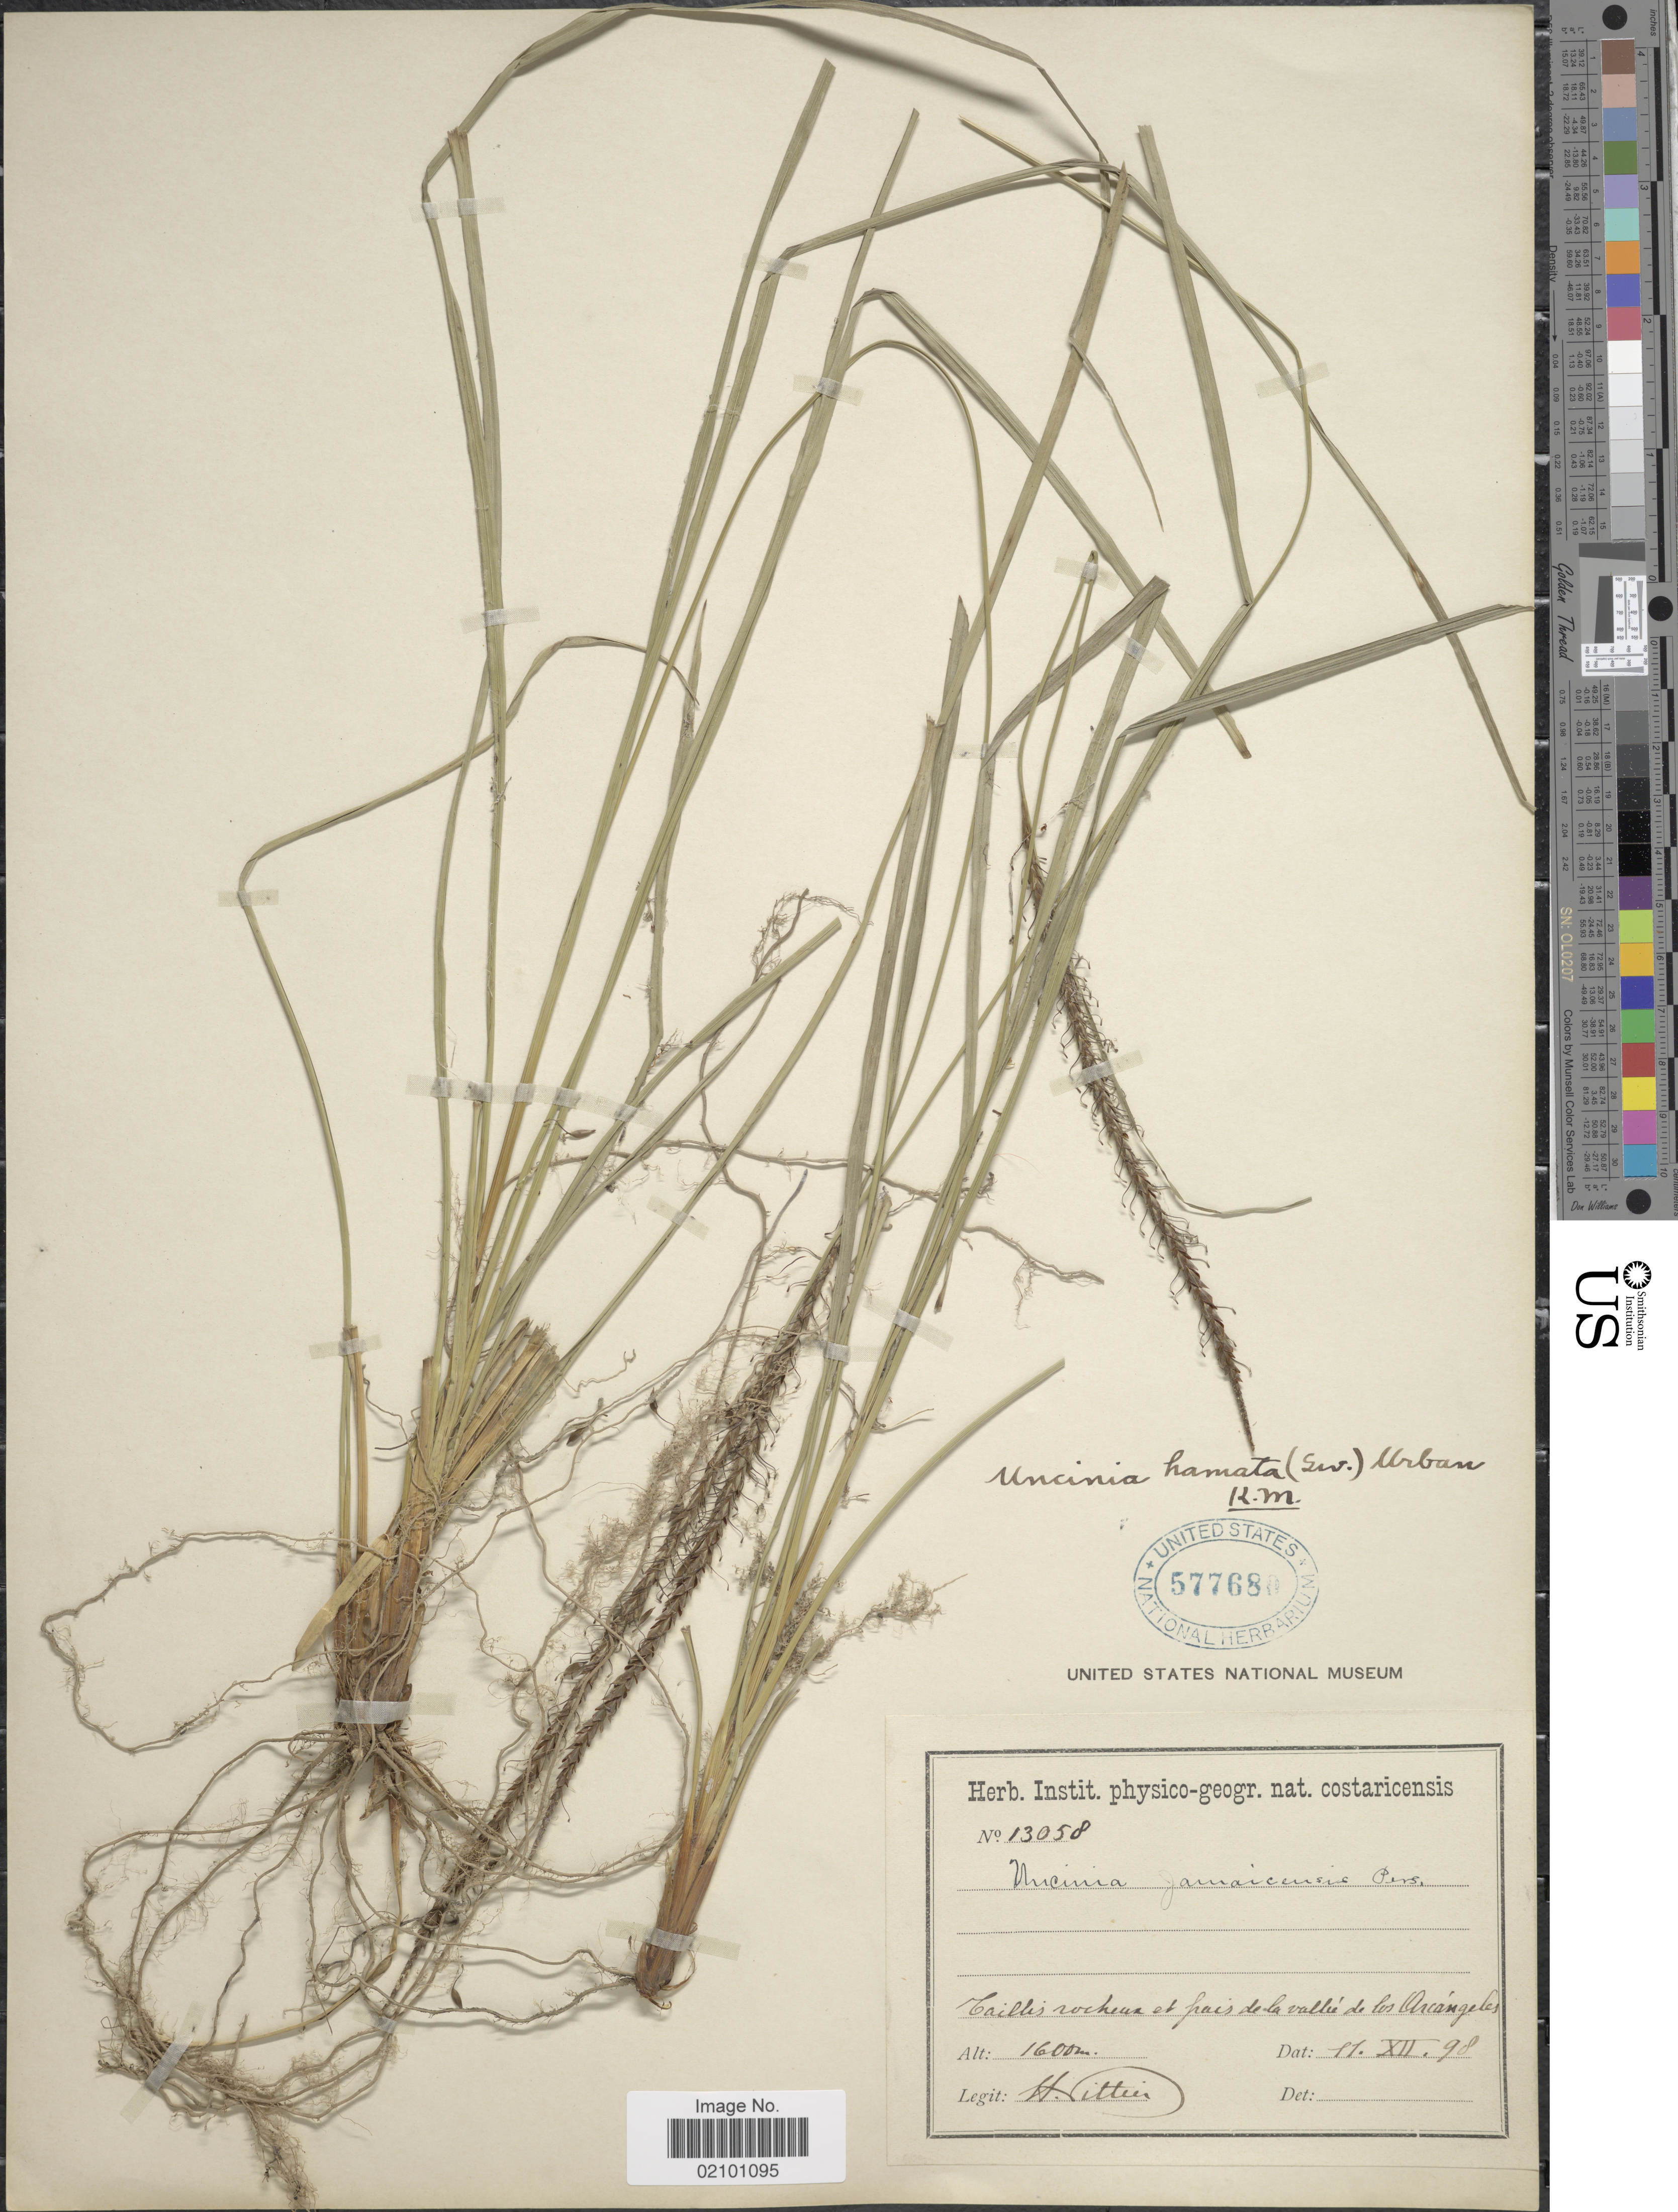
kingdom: Plantae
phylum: Tracheophyta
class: Liliopsida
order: Poales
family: Cyperaceae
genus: Carex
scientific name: Carex hamata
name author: Sw.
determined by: Strong, M. T., (US), Smithsonian Institution - National Museum of Natural History (UNITED STATES)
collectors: H. F. Pittier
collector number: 13058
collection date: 1898-12-11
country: Costa Rica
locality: Caillis rocheus et pais de la vallee de los Arcángeles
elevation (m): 1600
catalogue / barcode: US 577680